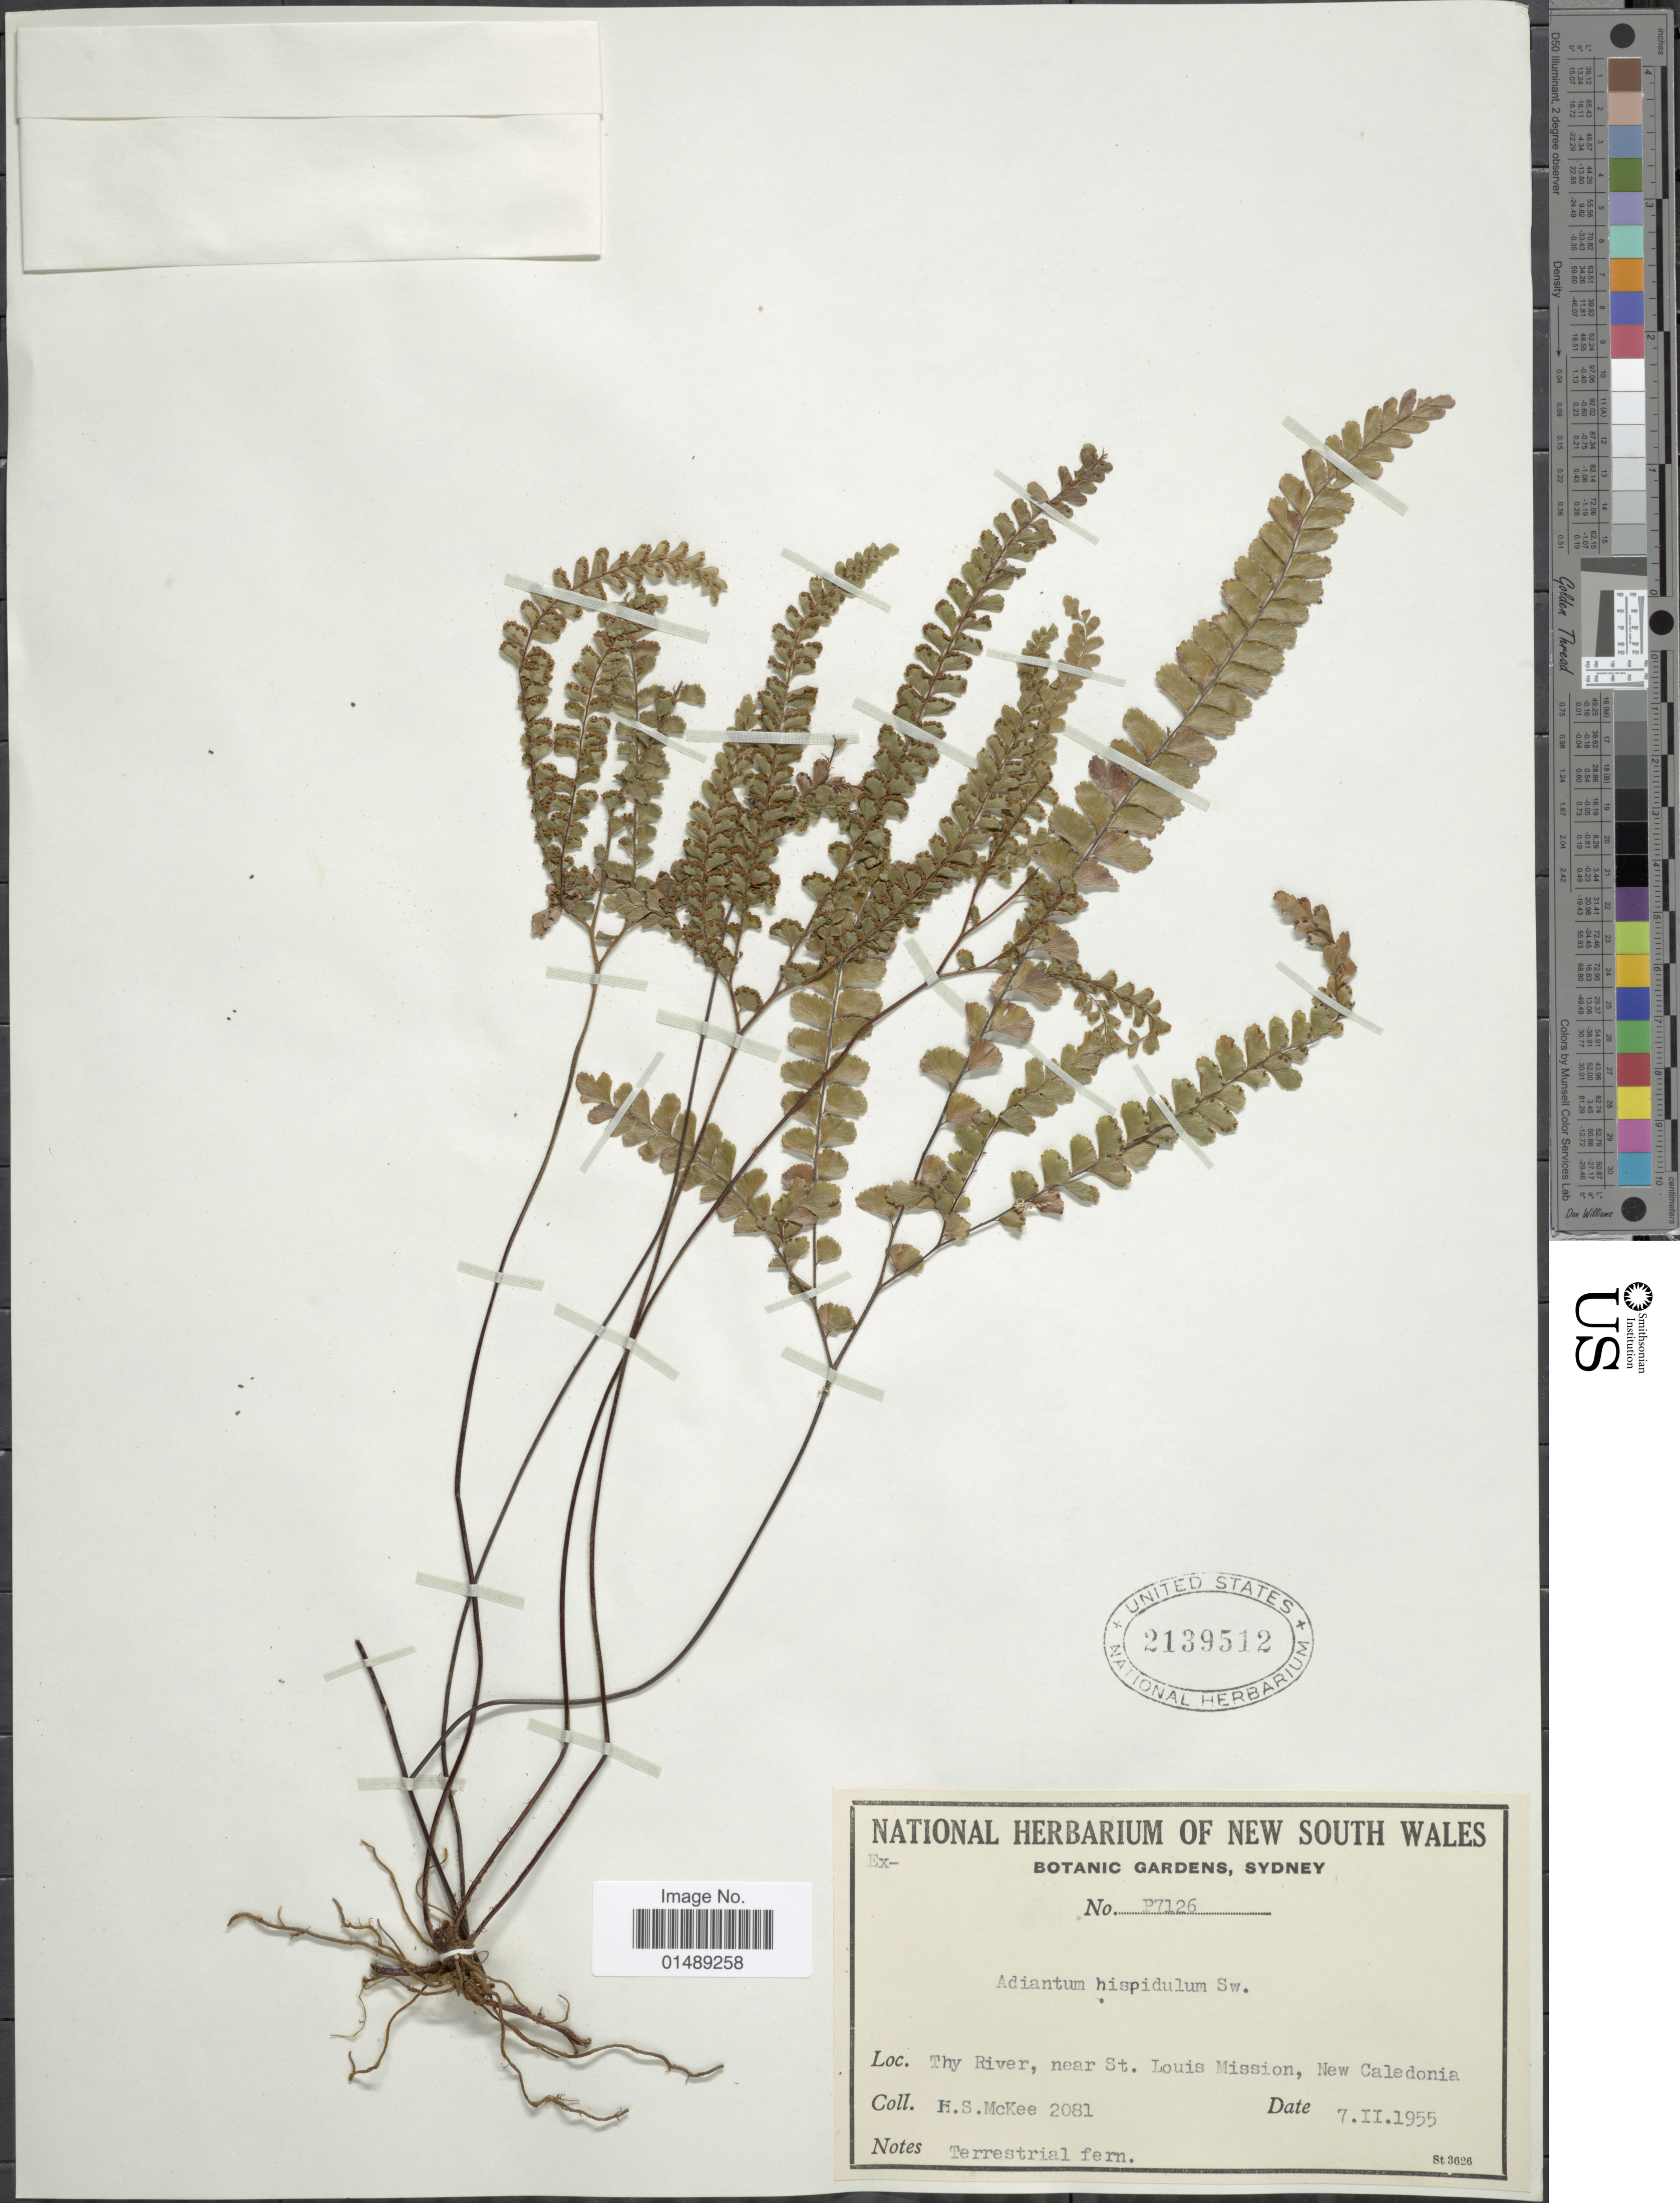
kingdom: Plantae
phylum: Tracheophyta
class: Polypodiopsida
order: Polypodiales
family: Pteridaceae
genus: Adiantum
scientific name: Adiantum hispidulum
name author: Sw.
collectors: H. S. McKee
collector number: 2081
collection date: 1955-02-07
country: New Caledonia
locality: New Caledonia, Thy River, near St. Louis Mission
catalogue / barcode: US 2139512